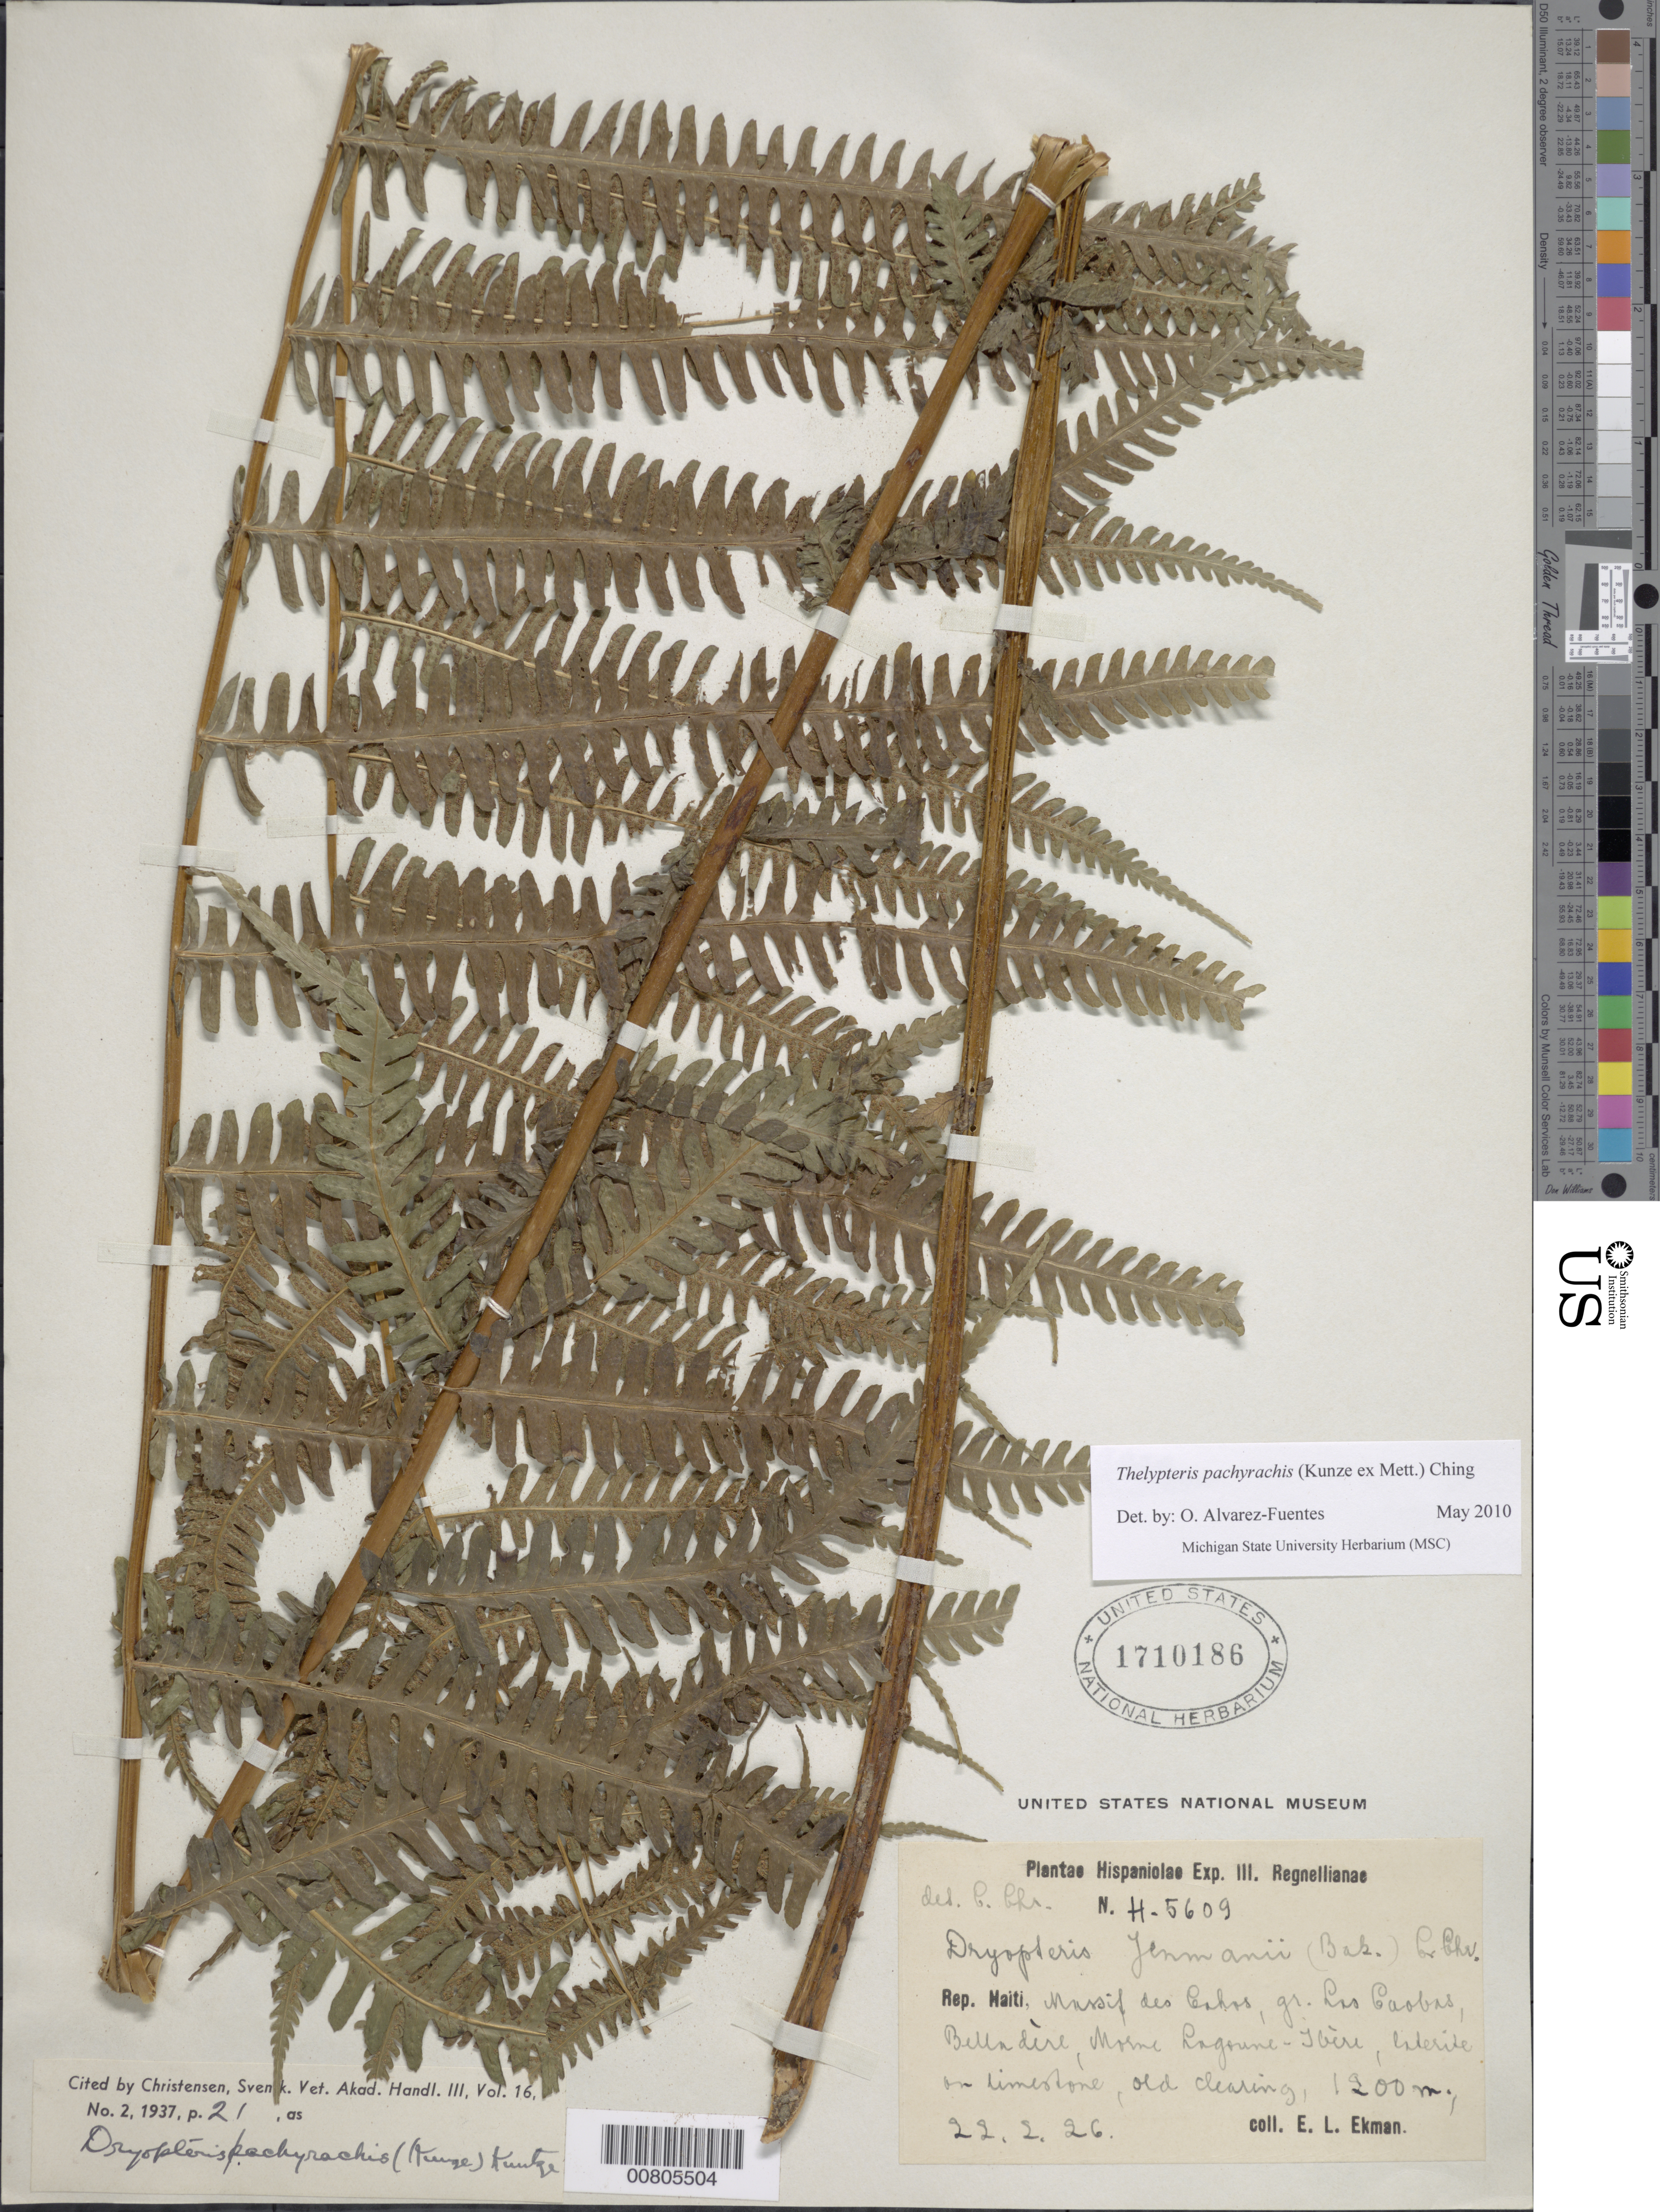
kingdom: Plantae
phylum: Tracheophyta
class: Polypodiopsida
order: Polypodiales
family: Thelypteridaceae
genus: Amauropelta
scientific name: Amauropelta pachyrachis (Kunze) comb. nov., ined 2015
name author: (Kunze)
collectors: E. L. Ekman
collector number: H 5609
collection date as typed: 22 Feb 1926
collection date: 1926-02-22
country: Haiti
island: Hispaniola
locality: Massif des Cahos, gr. Las Caobas, Belladere, Morne lagoune-Ibère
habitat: Laterite on limestone, old clearing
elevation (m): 1200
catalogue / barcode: US 1710186